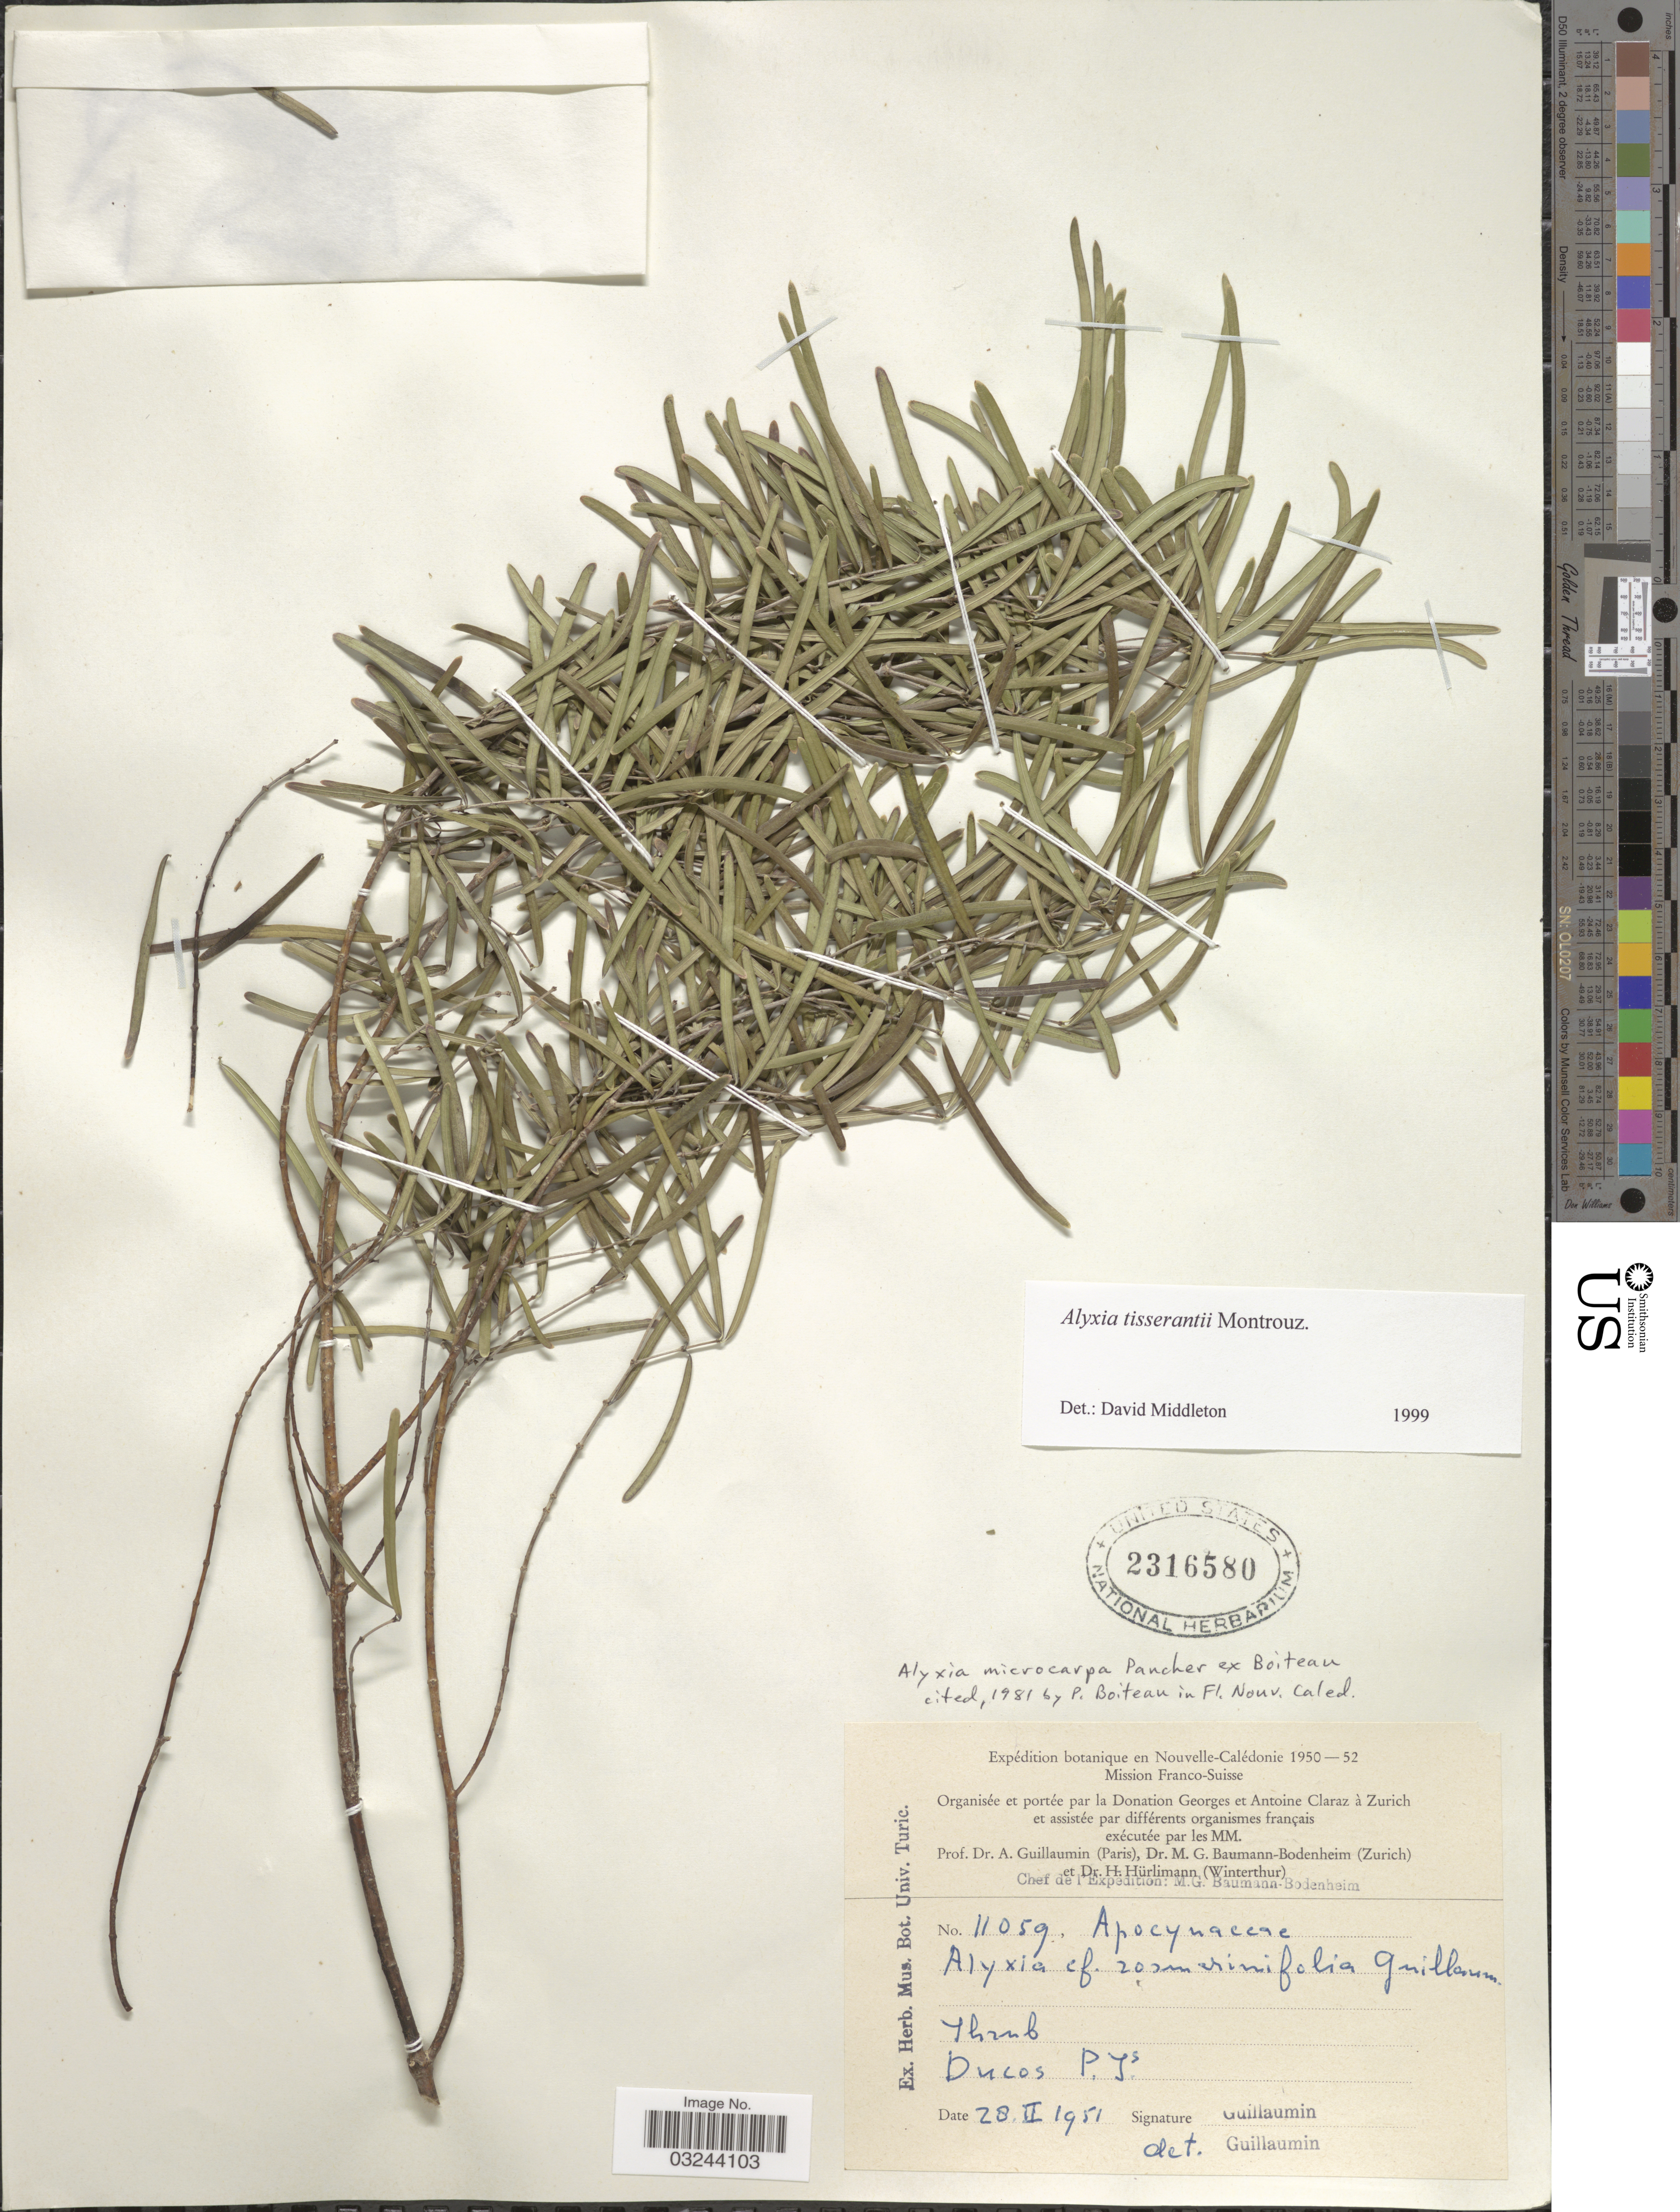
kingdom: Plantae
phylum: Tracheophyta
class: Magnoliopsida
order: Gentianales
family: Apocynaceae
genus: Alyxia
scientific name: Alyxia tisserantii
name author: Montrouz.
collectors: A. Guillaumin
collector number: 11059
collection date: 1951-02-28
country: New Caledonia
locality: Ducos P.J. [interpreted]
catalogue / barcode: US 2316580